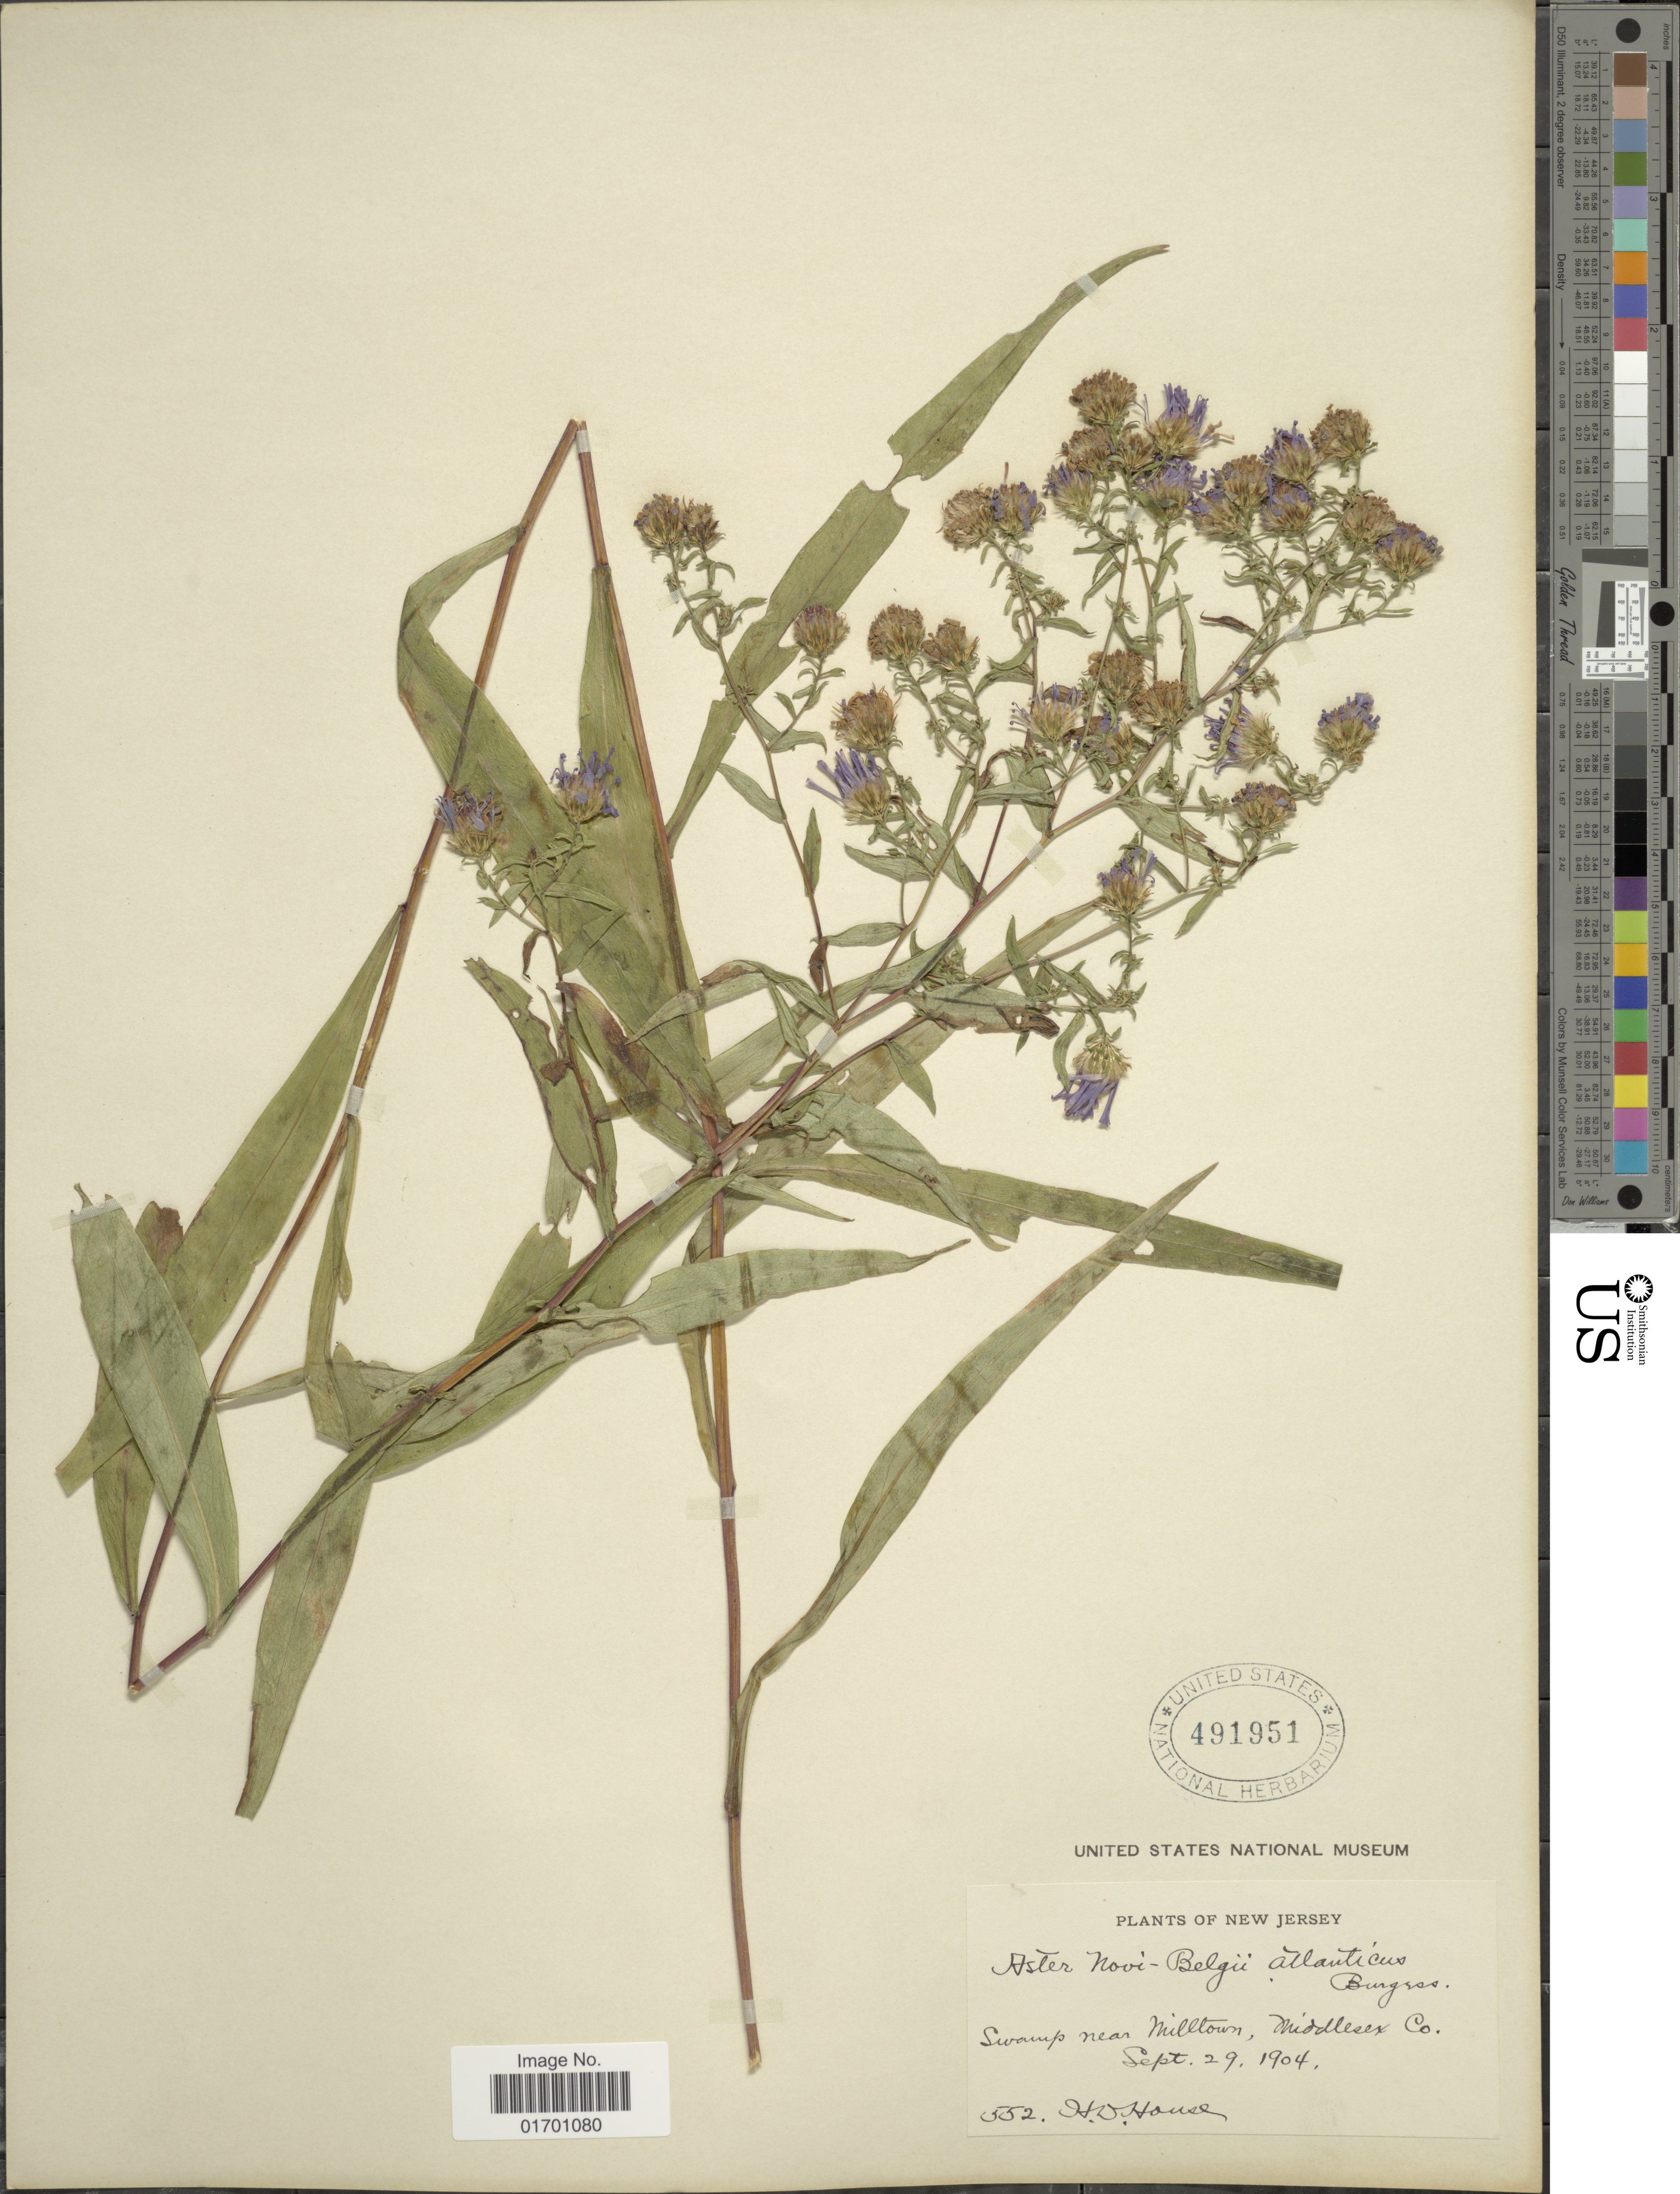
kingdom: Plantae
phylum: Tracheophyta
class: Magnoliopsida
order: Asterales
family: Asteraceae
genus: Symphyotrichum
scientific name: Symphyotrichum novi-belgii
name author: (L.) G.L. Nesom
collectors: H. D. House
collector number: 552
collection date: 1904-09-29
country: United States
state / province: New Jersey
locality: Swamp near Milltown, Middlesex Co.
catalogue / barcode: US 491951